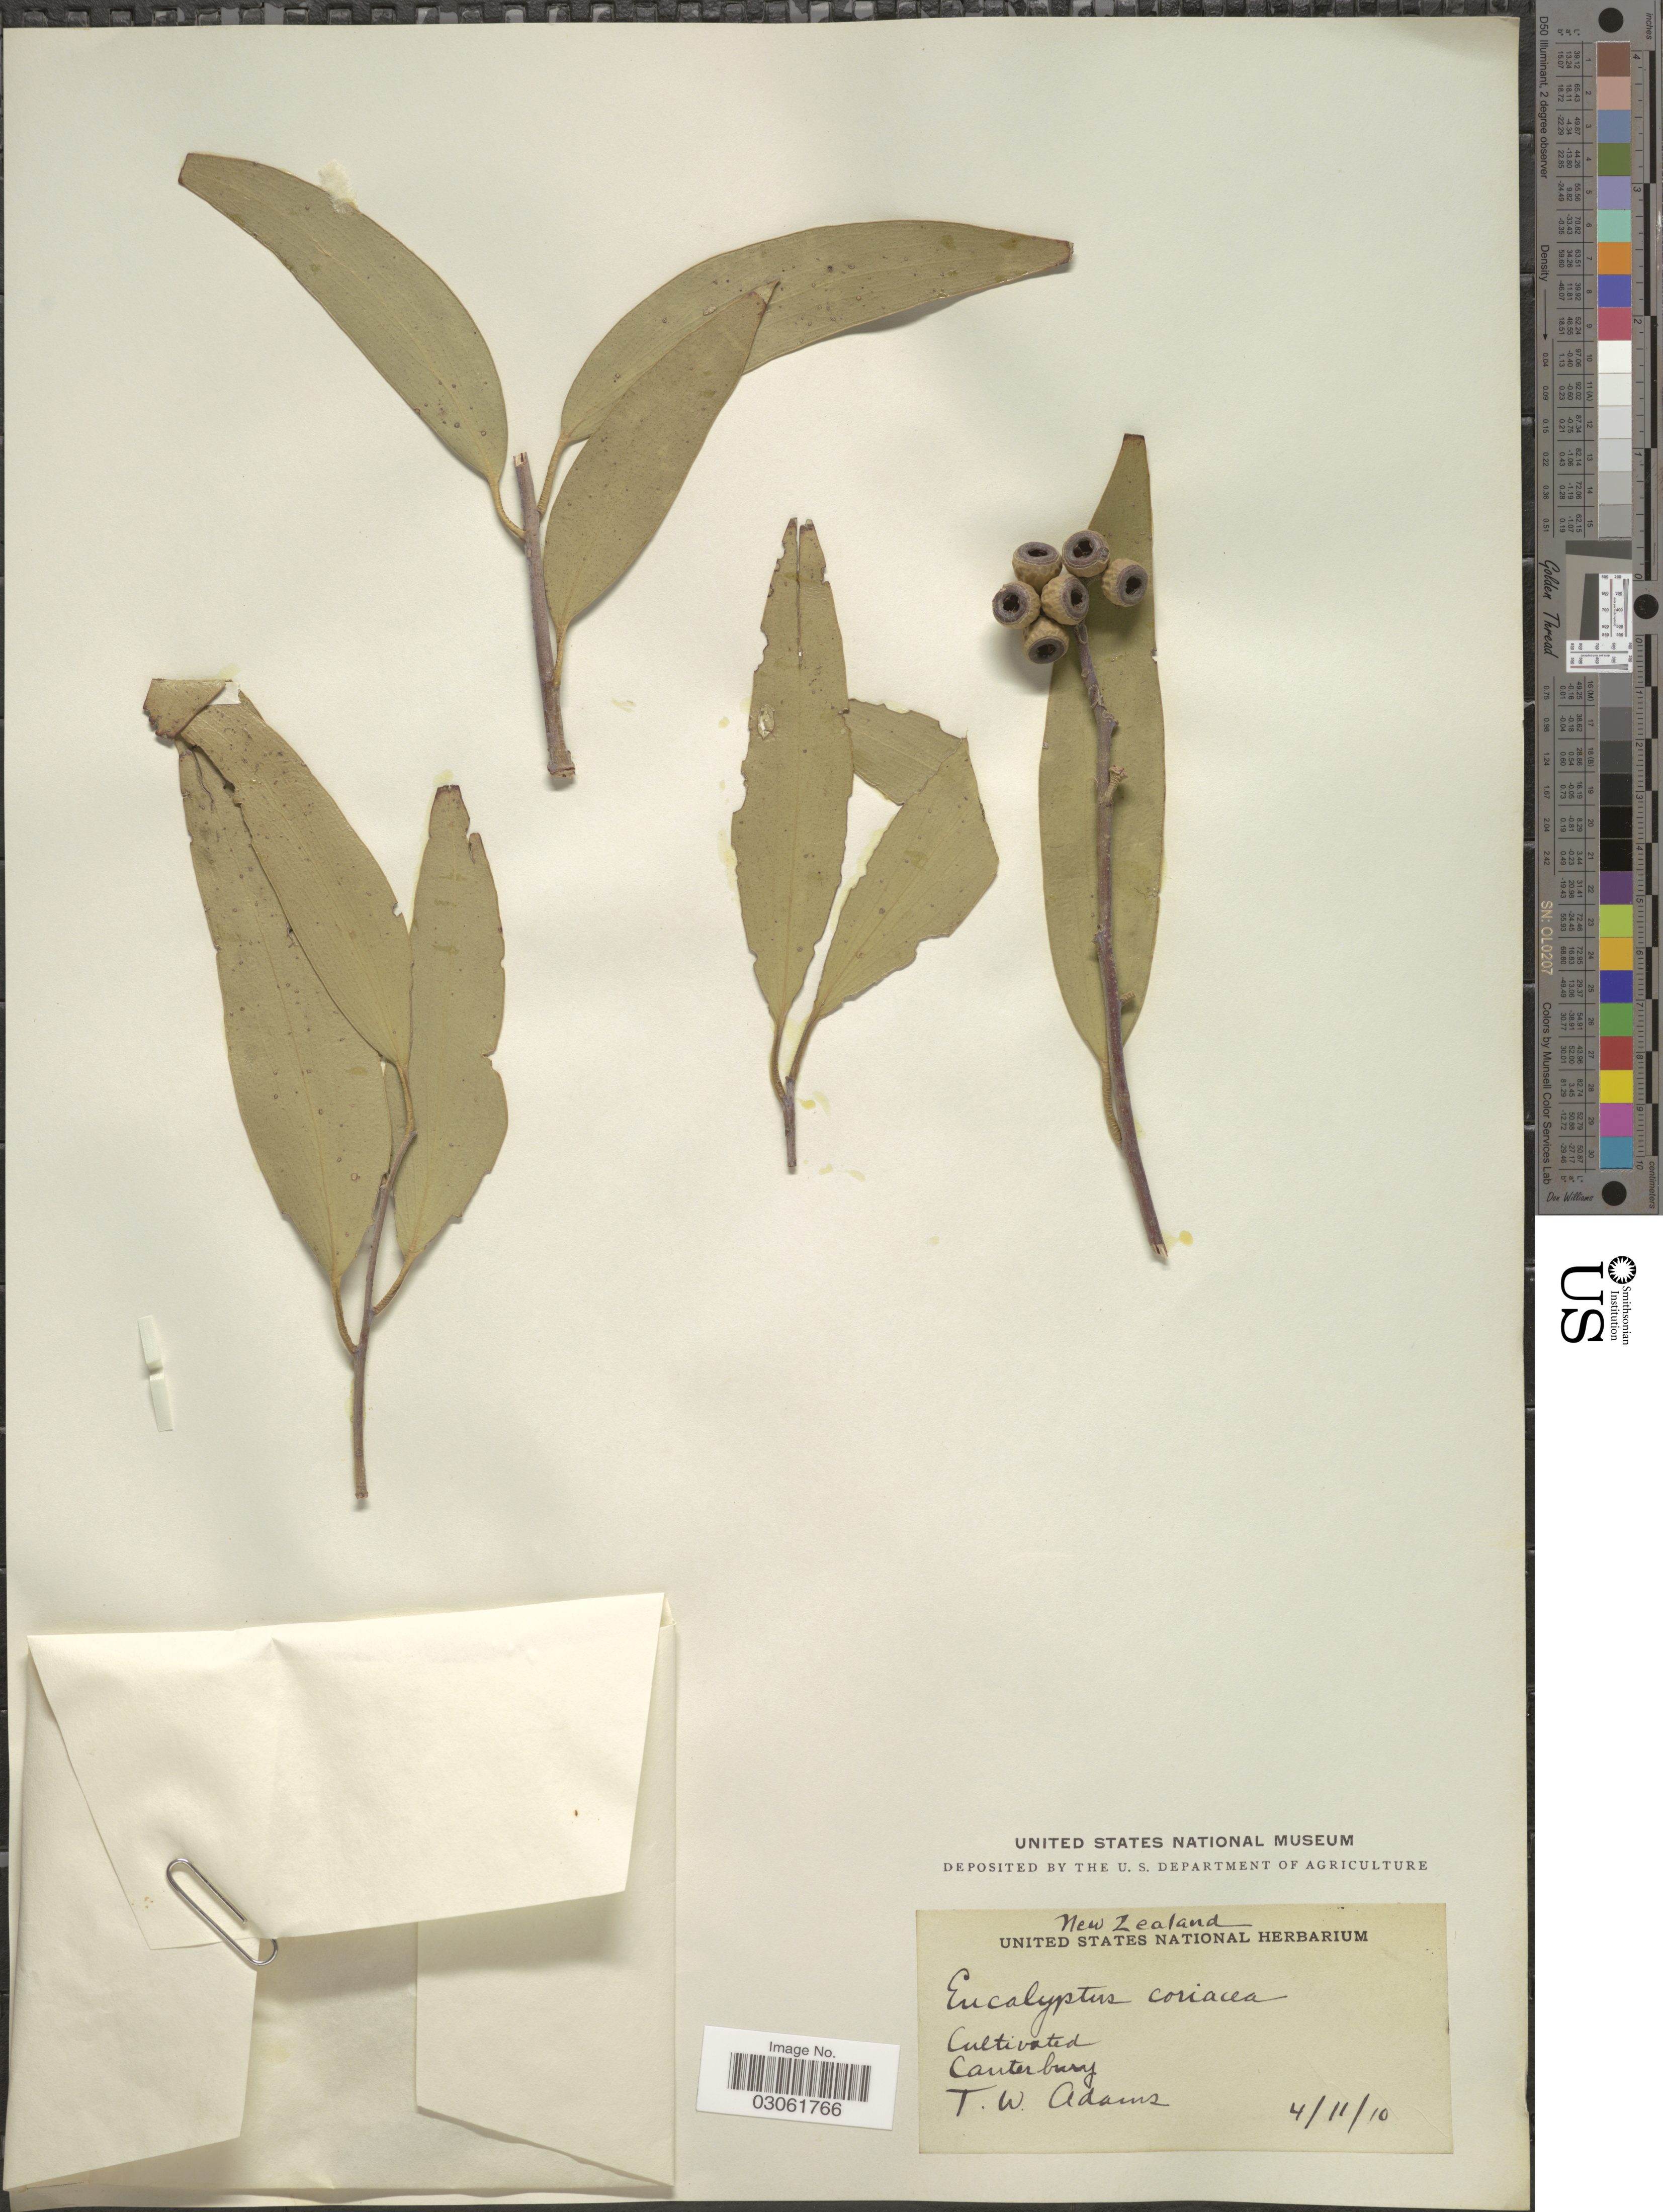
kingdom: Plantae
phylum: Tracheophyta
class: Magnoliopsida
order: Myrtales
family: Myrtaceae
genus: Eucalyptus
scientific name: Eucalyptus pauciflora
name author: Sieber ex Spreng.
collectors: T. Adams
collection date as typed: Transcribed d/m/y: 4/11/10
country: New Zealand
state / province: Canterbury